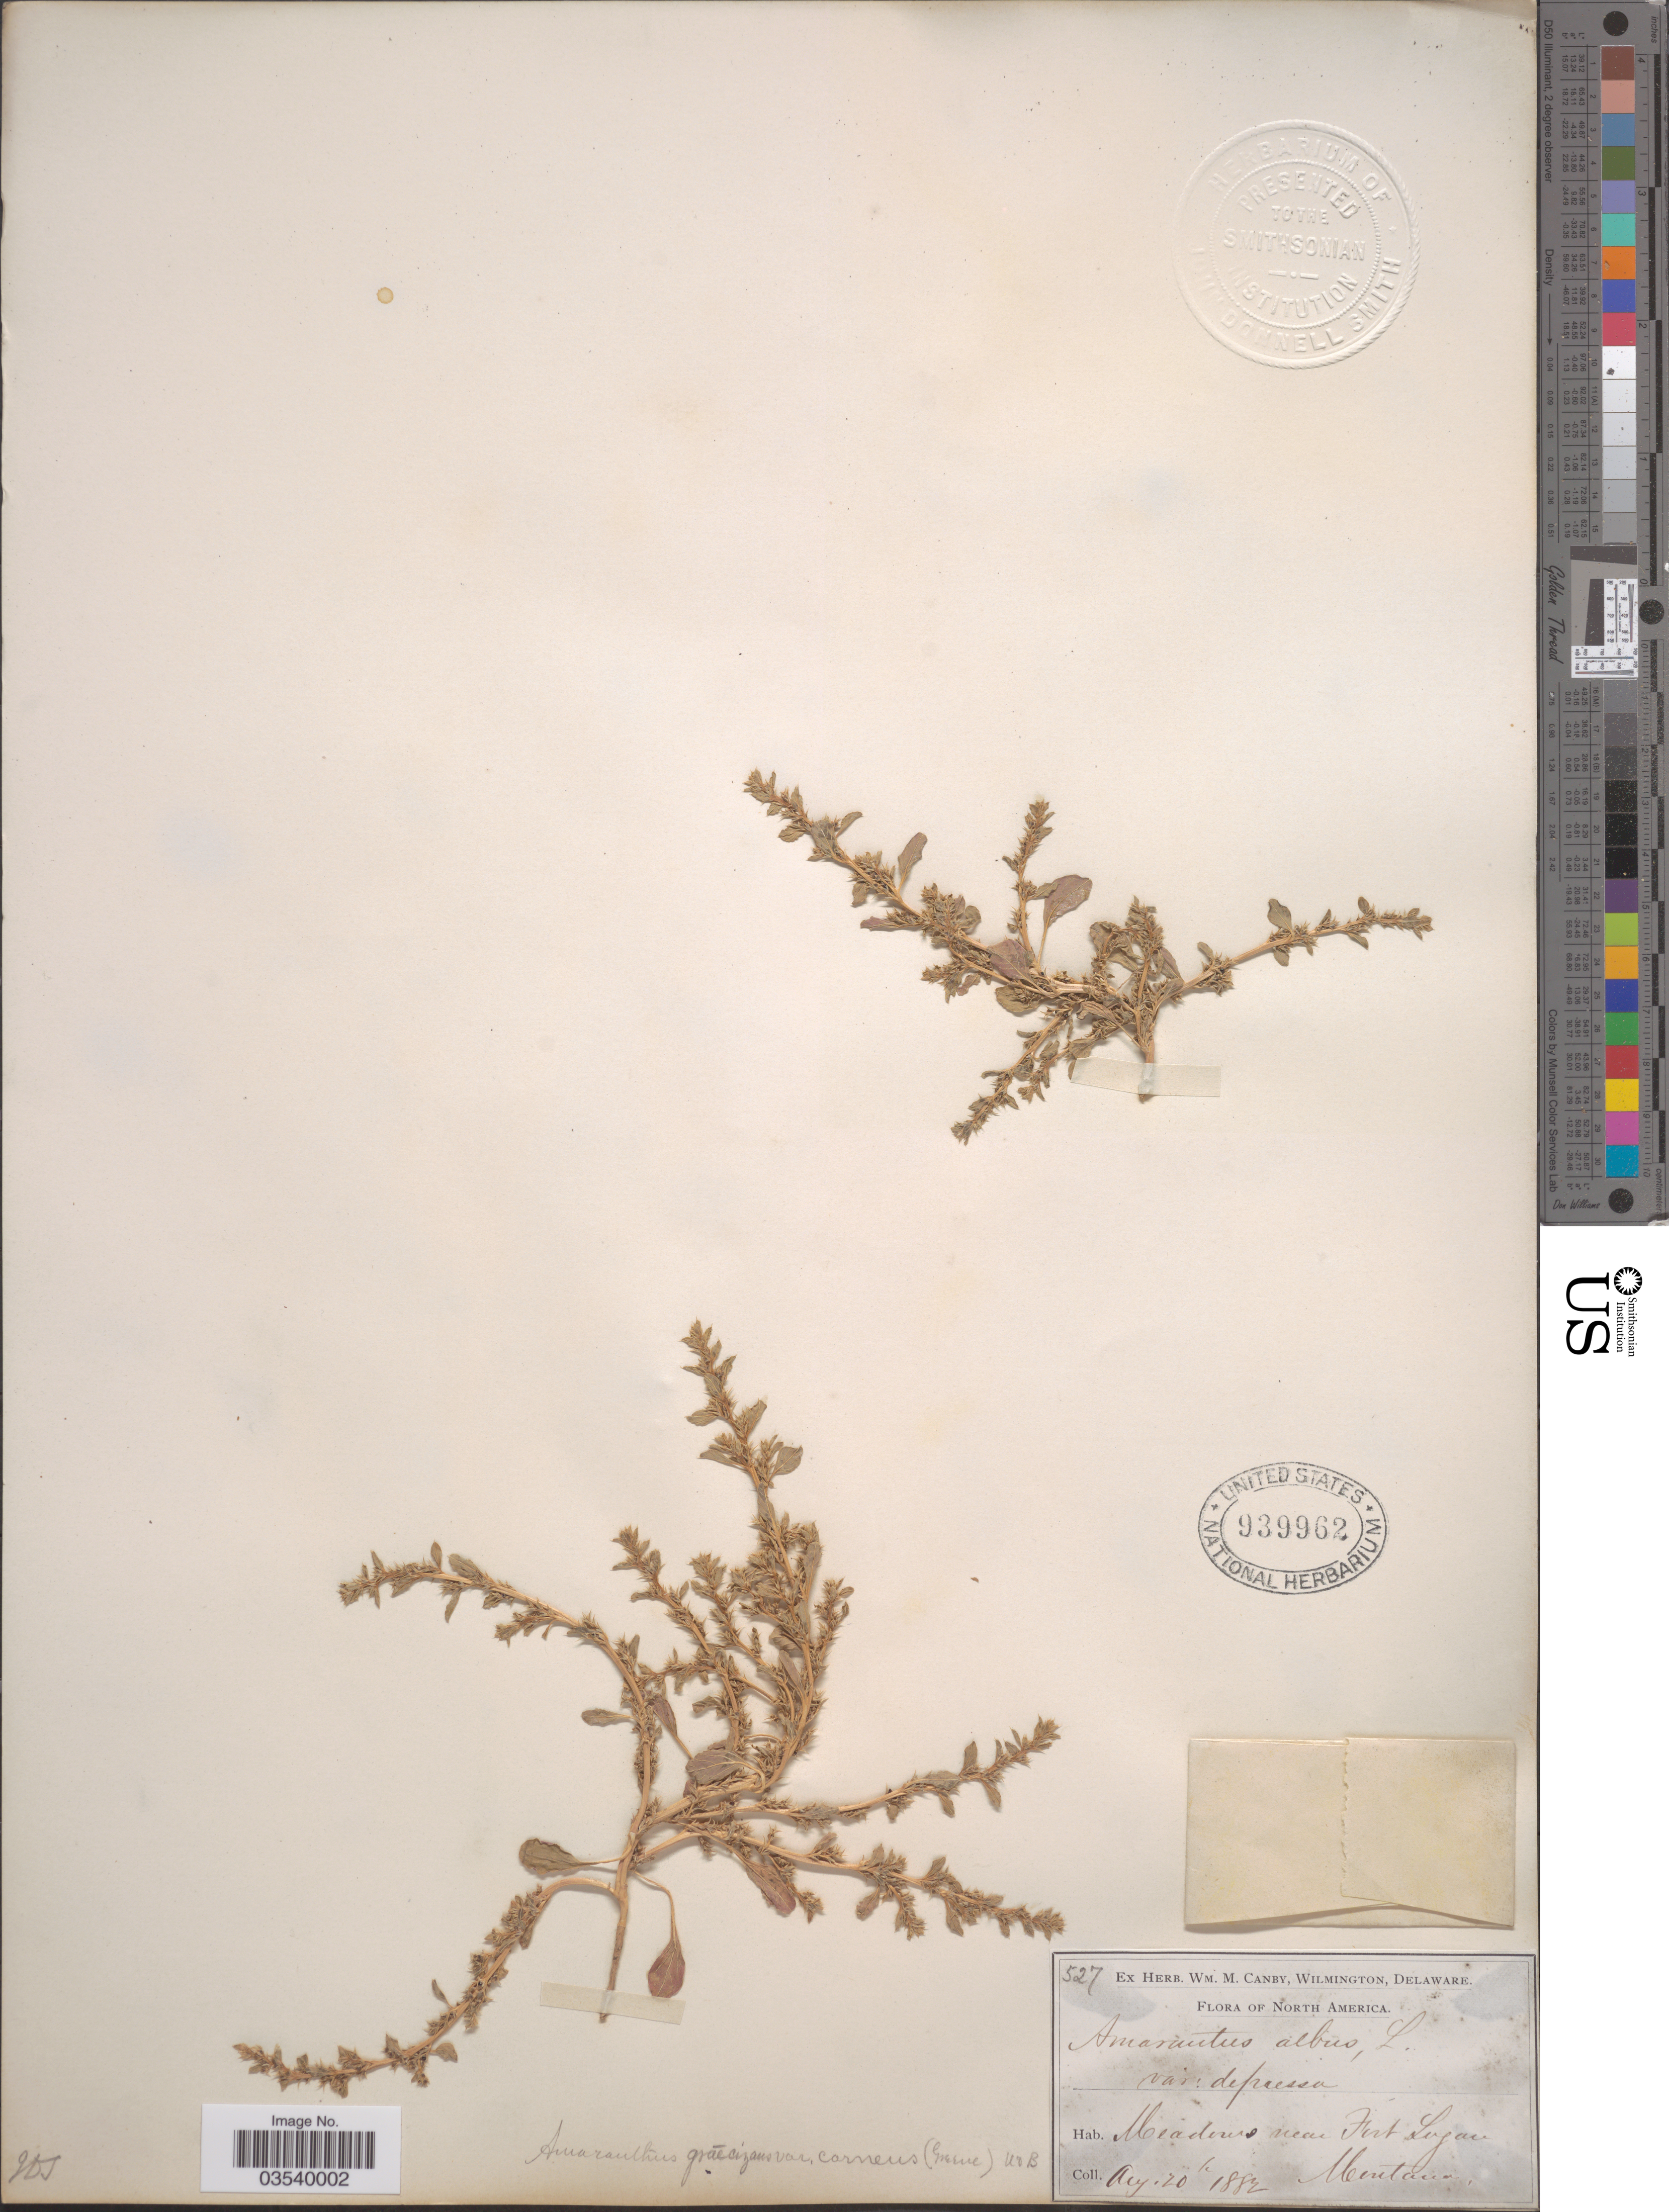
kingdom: Plantae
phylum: Tracheophyta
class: Magnoliopsida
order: Caryophyllales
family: Amaranthaceae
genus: Amaranthus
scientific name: Amaranthus albus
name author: L.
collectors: ex herb. W.M. Canby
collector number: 527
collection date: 1882-08-20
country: United States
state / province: Montana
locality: Meadows near Fort Logan.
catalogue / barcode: US 939962